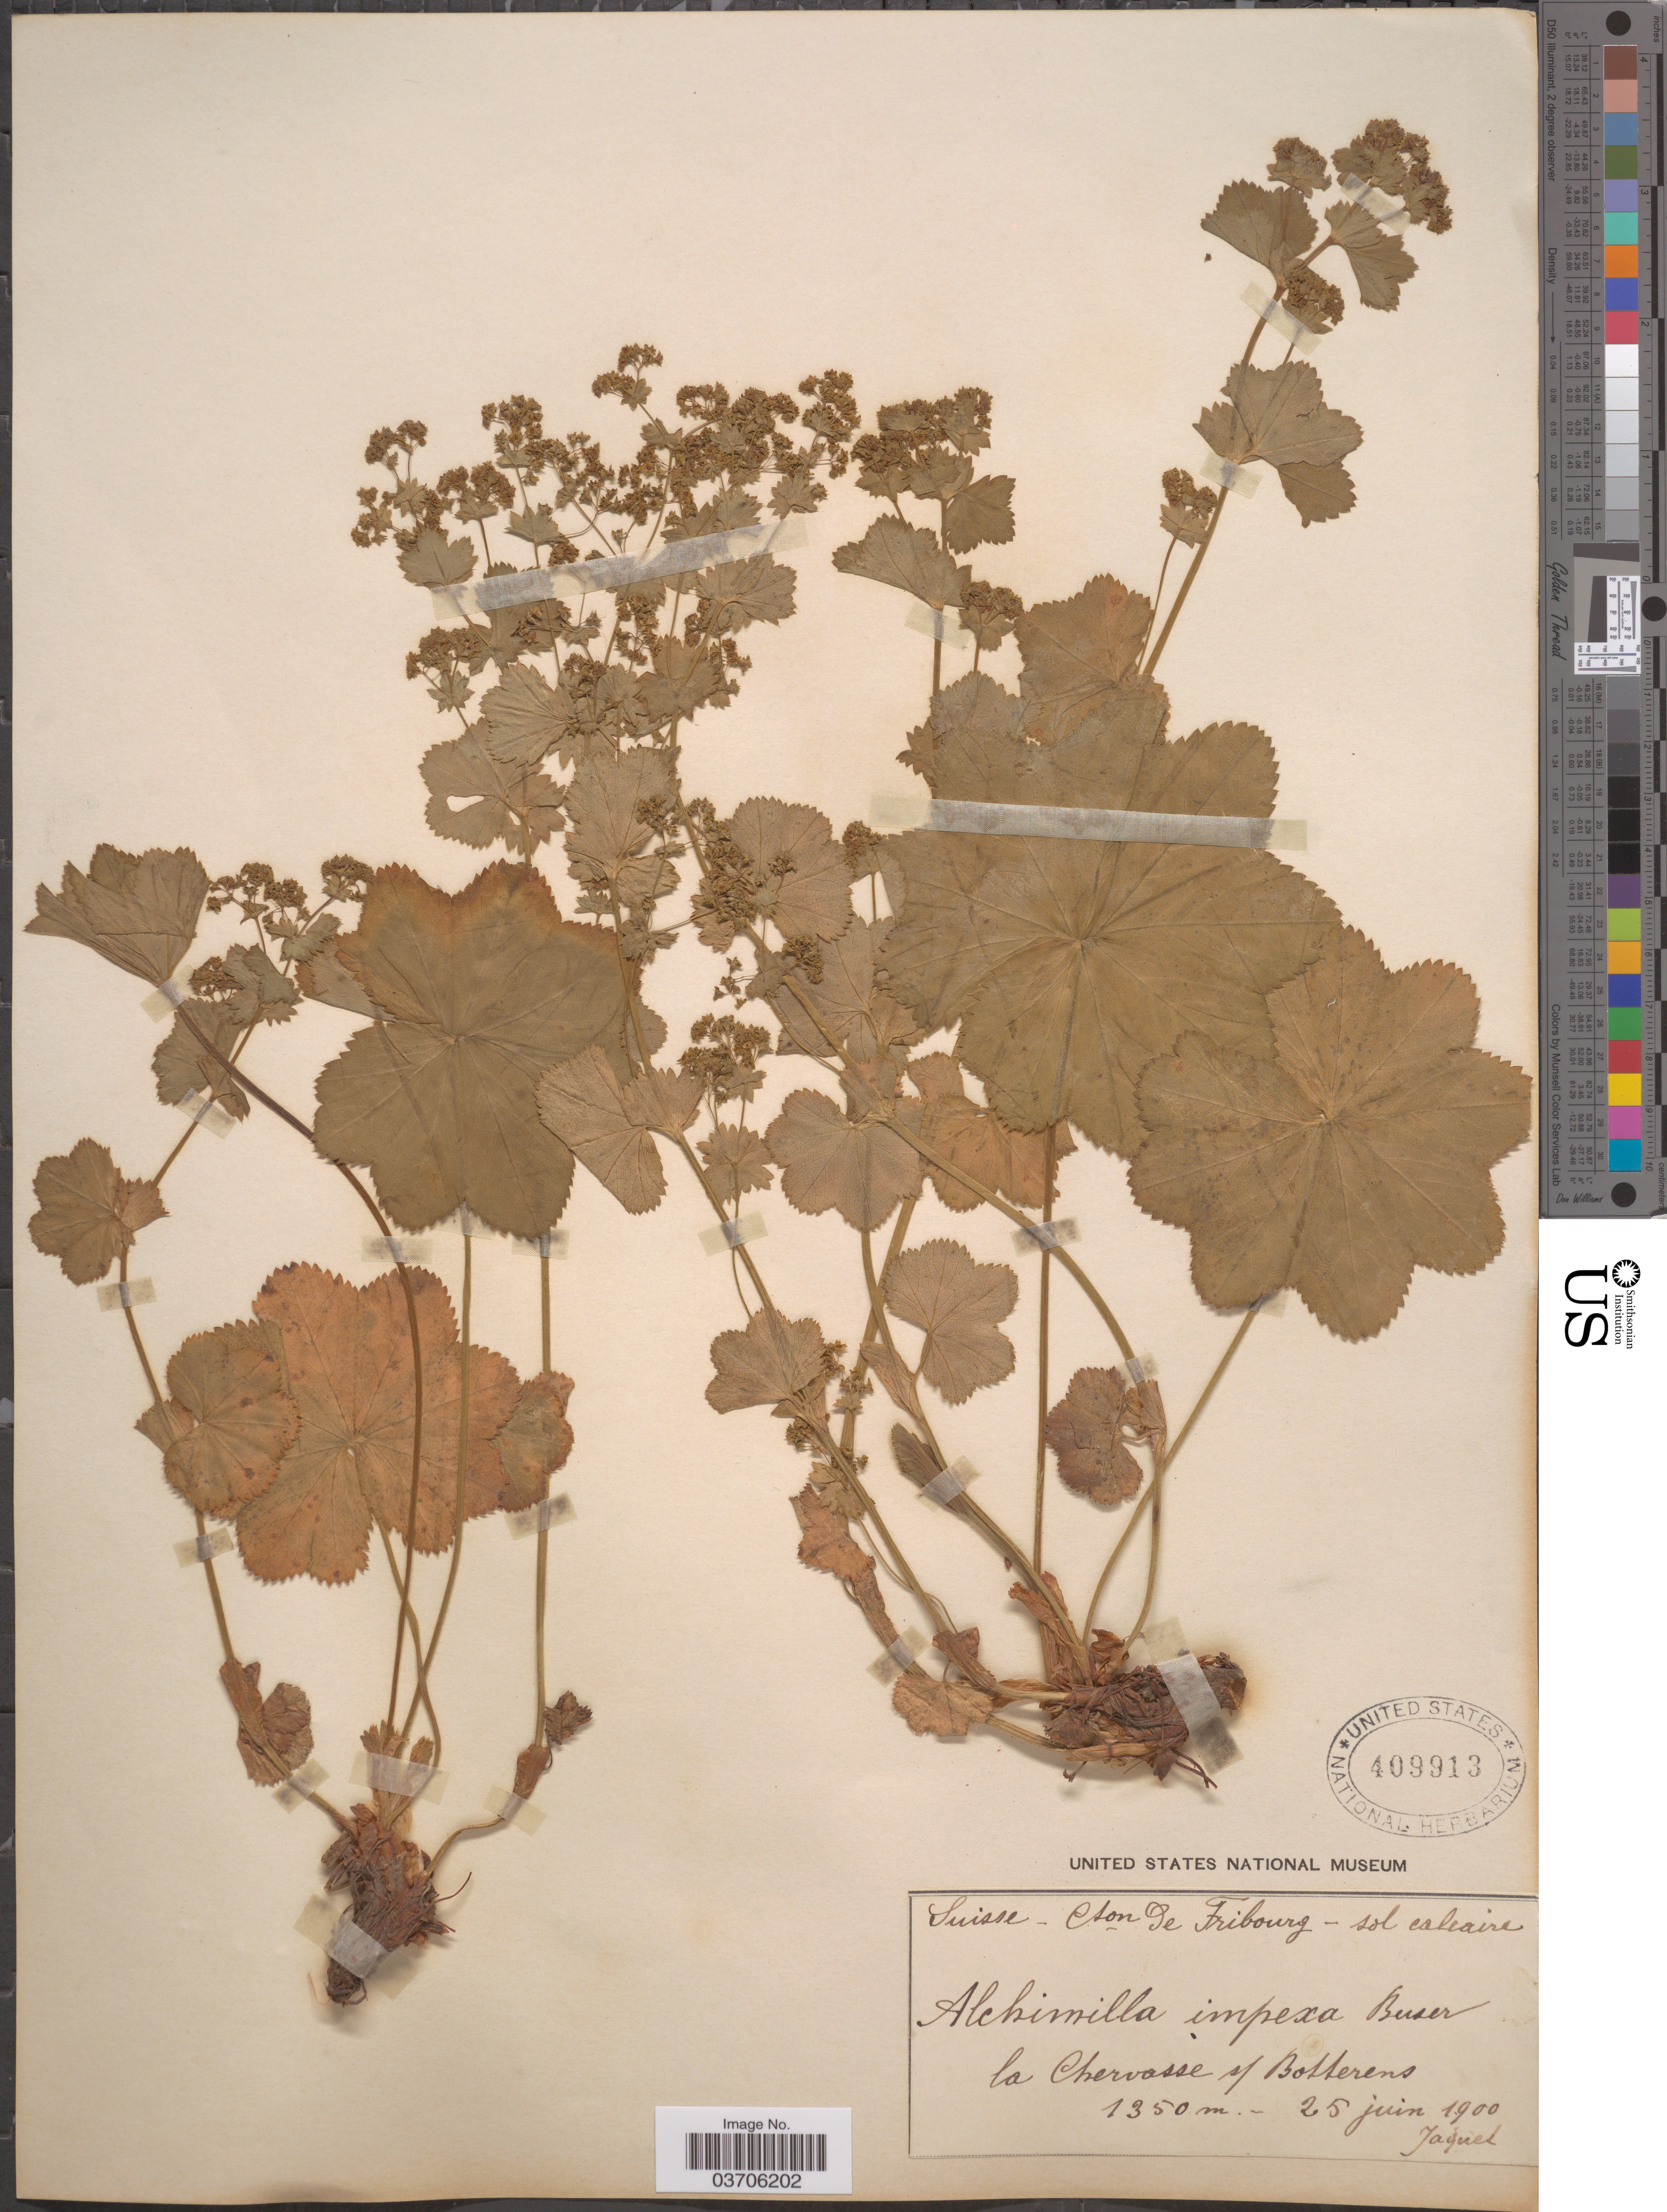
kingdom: Plantae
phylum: Tracheophyta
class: Magnoliopsida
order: Rosales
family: Rosaceae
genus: Alchemilla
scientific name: Alchemilla impexa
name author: (L.) Buser ex Besse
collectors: -. Jaquet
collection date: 1900-06-25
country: Switzerland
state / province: Fribourg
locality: Suisse - Cton de Fribourg - sol calcaire. La Chervasse s/ Botterens.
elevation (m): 1350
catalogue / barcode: US 409913